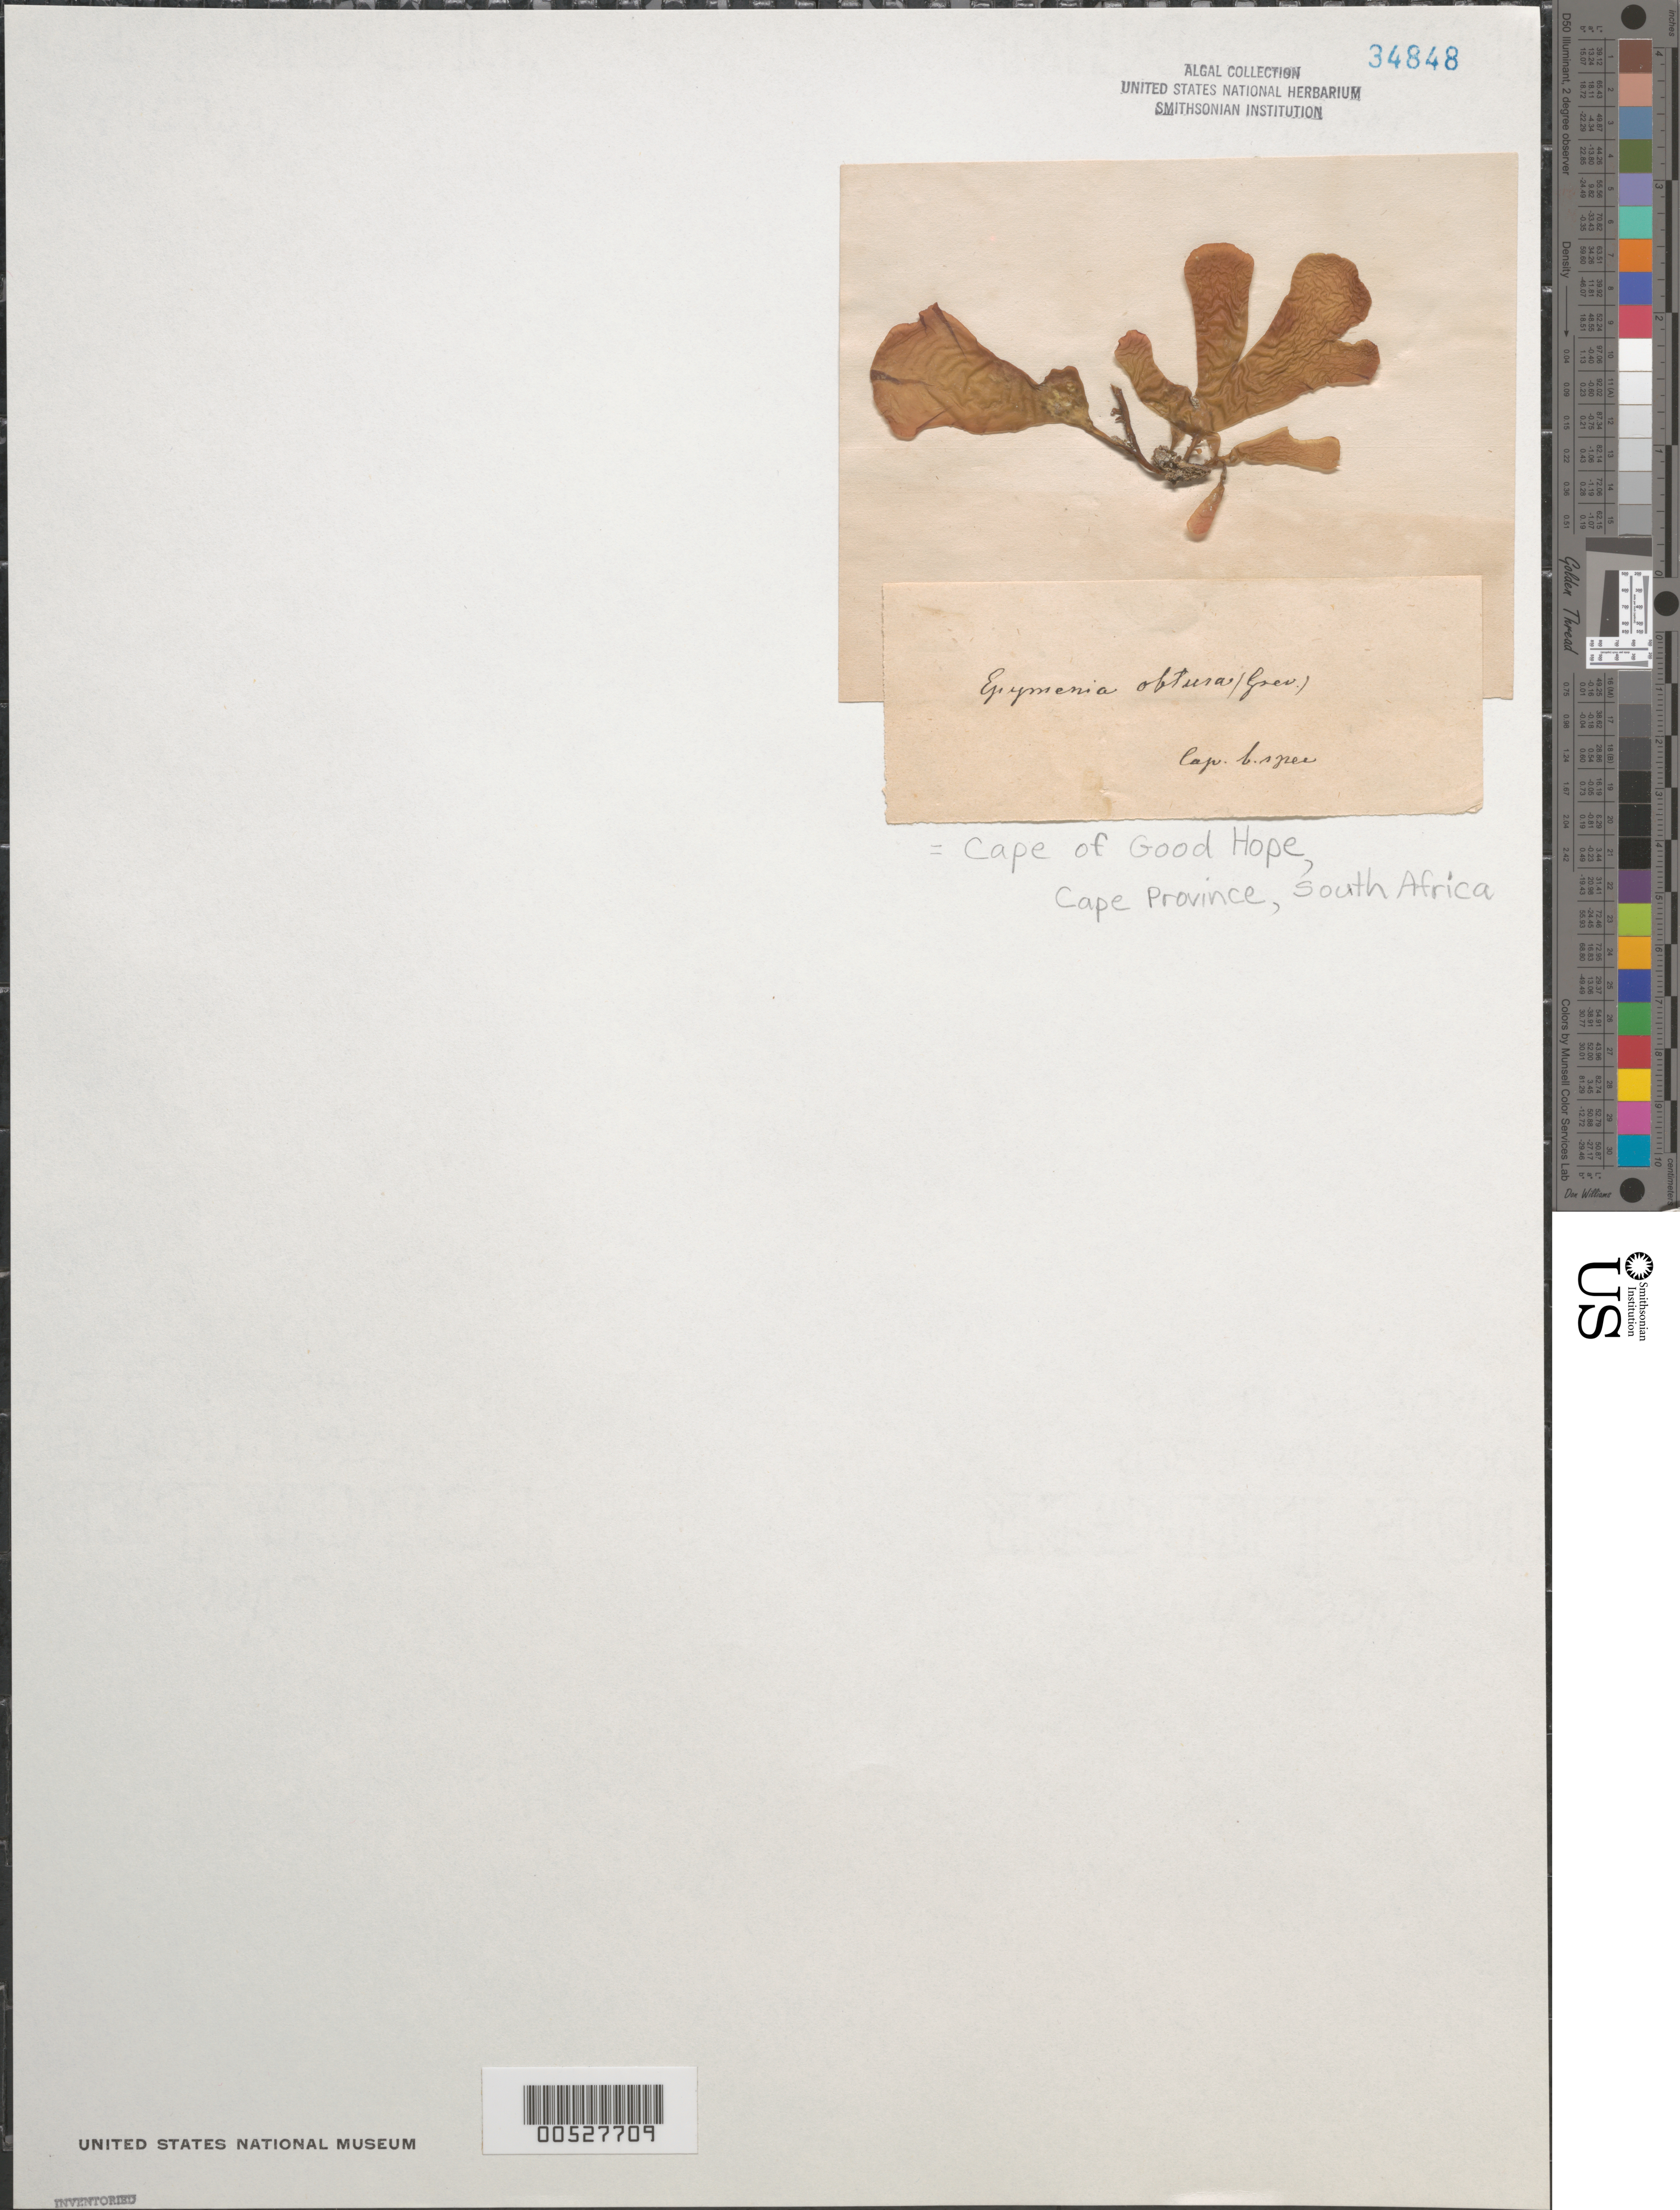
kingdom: Plantae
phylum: Rhodophyta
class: Florideophyceae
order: Rhodymeniales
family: Rhodymeniaceae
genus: Rhodymenia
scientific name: Rhodymenia obtusa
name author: Womersley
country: South Africa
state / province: Western Cape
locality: Cape of good hope (cap. b. spei)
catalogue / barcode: US 34848